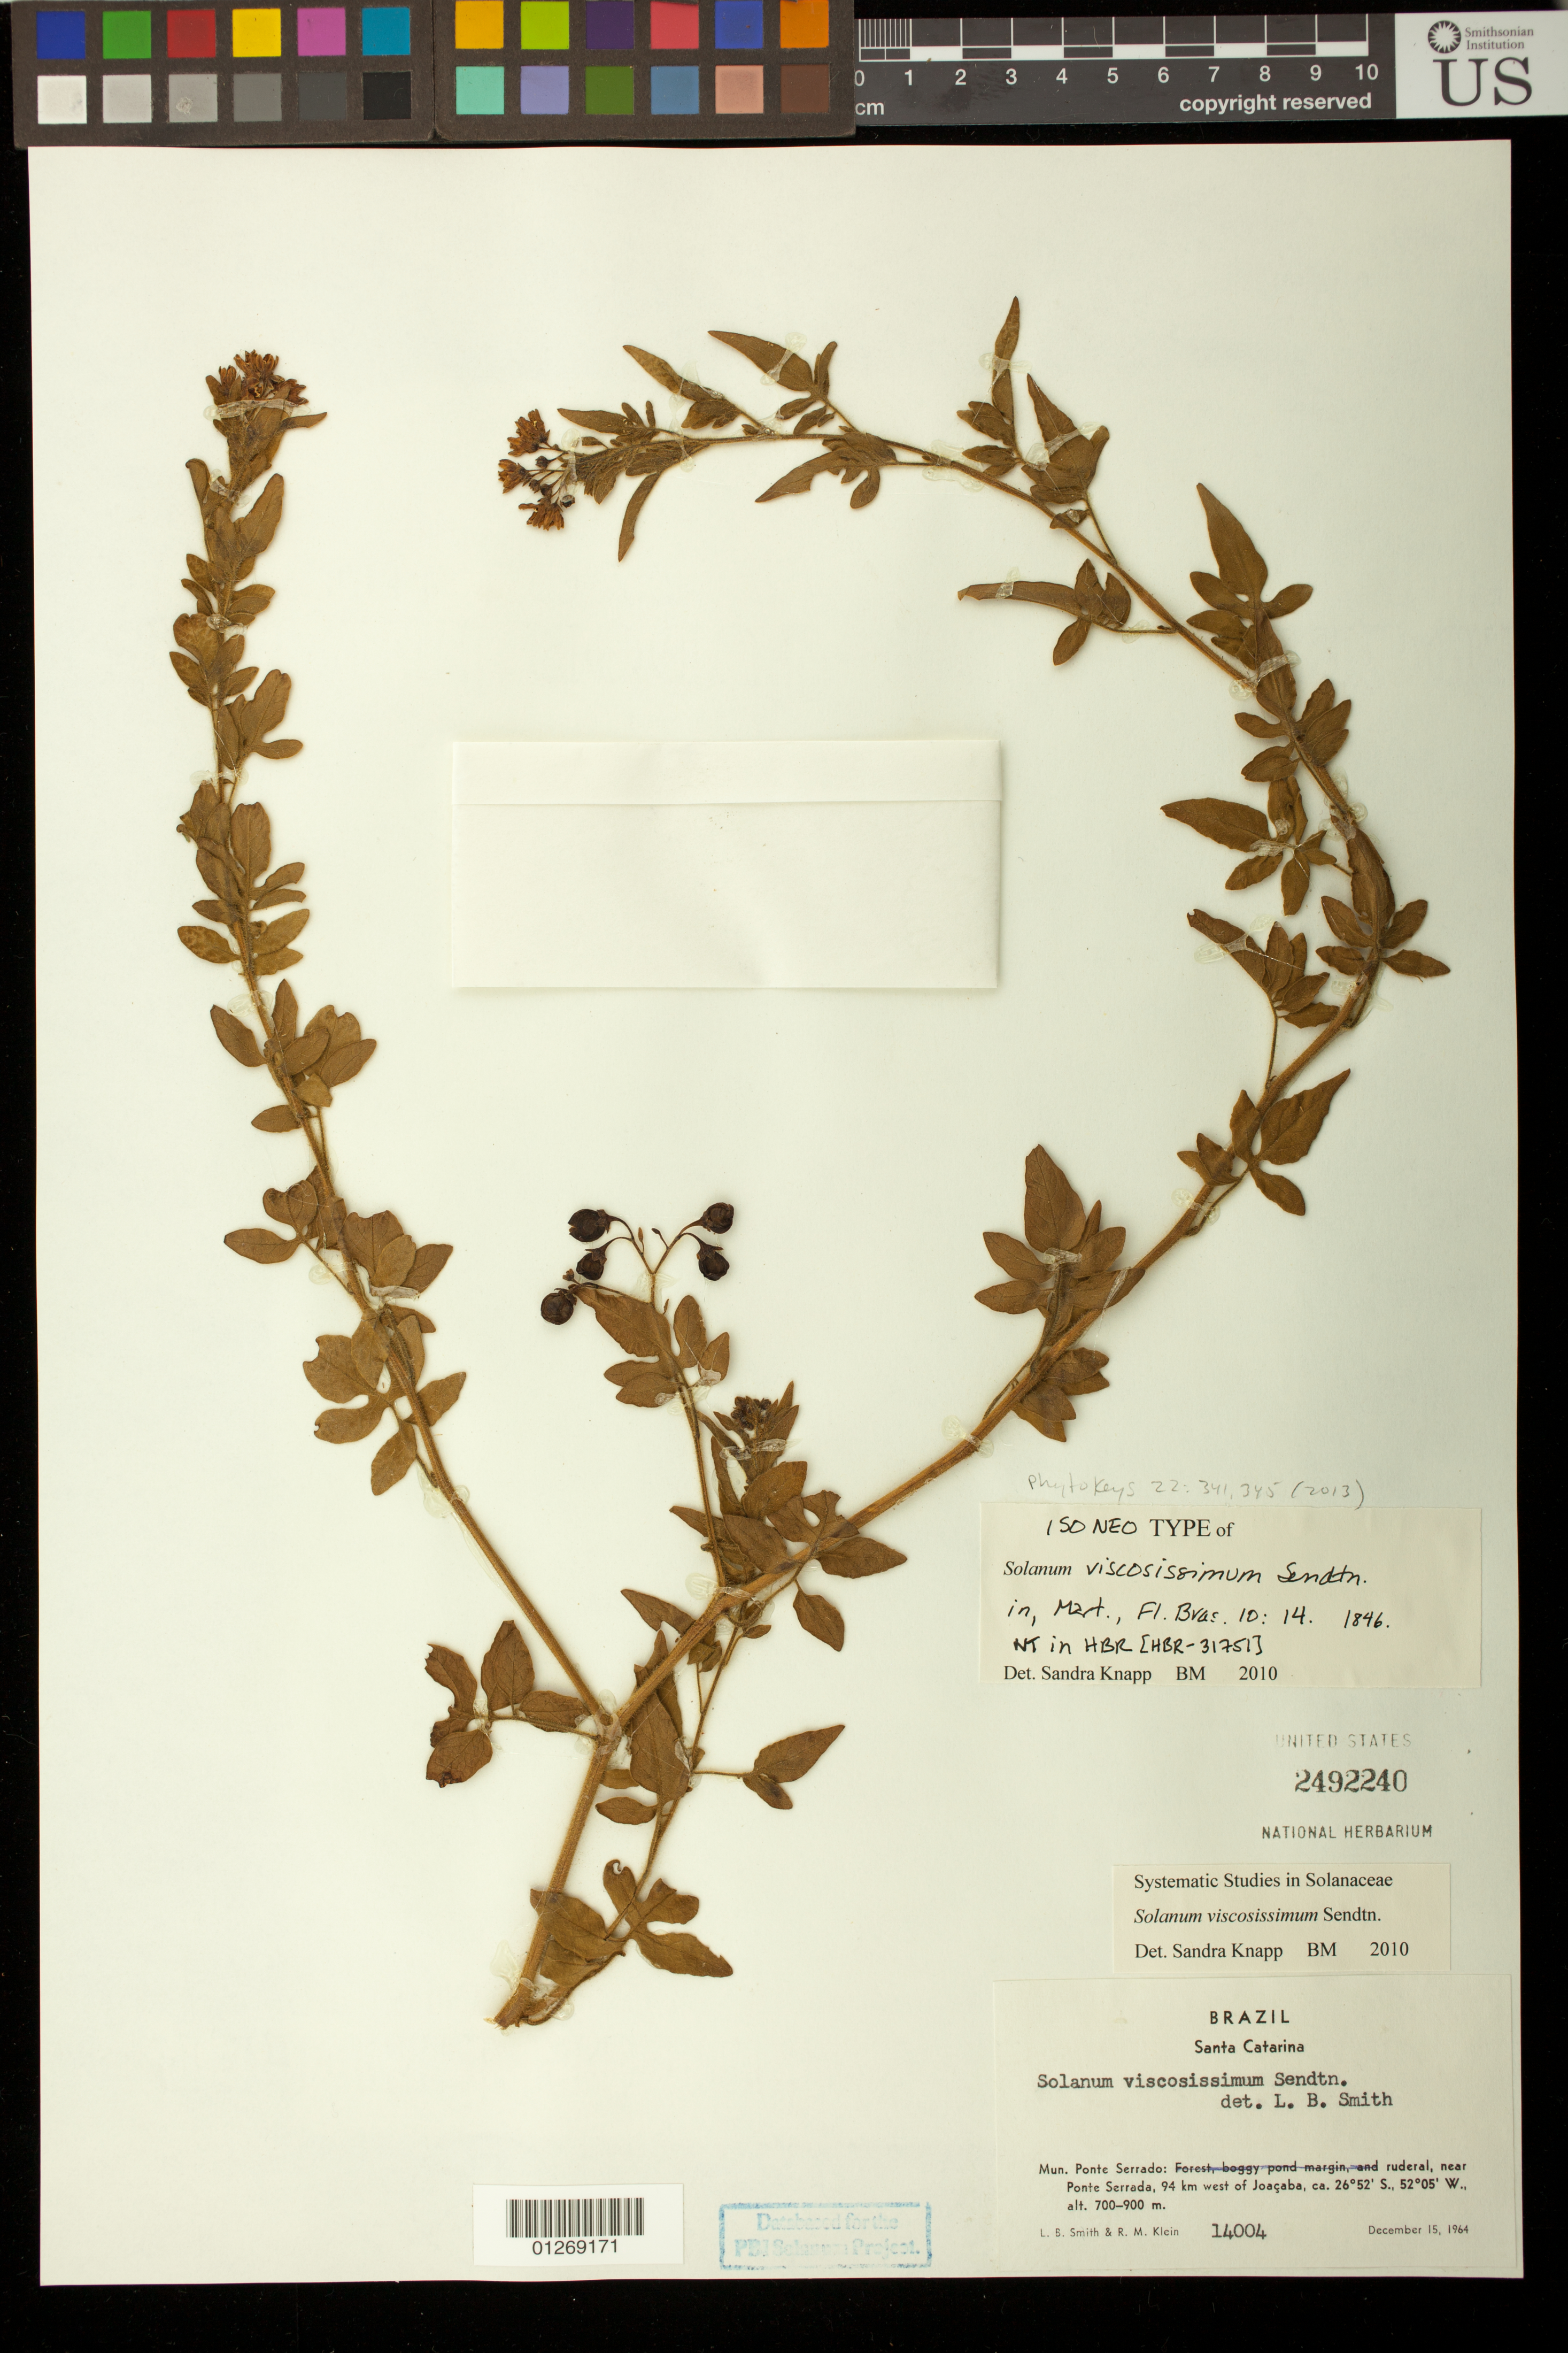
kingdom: Plantae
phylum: Tracheophyta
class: Magnoliopsida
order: Solanales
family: Solanaceae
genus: Solanum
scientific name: Solanum viscosissimum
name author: Sendtn. in Mart.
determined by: Knapp, S. D.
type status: Isoneotype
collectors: L. Smith & R. M. Klein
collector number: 14004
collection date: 1964-12-15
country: Brazil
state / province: Santa Catarina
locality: Mun. Ponte Serrado: near Ponte Serrada, 94 km west of Joaçaba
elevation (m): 700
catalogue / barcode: US 2492240